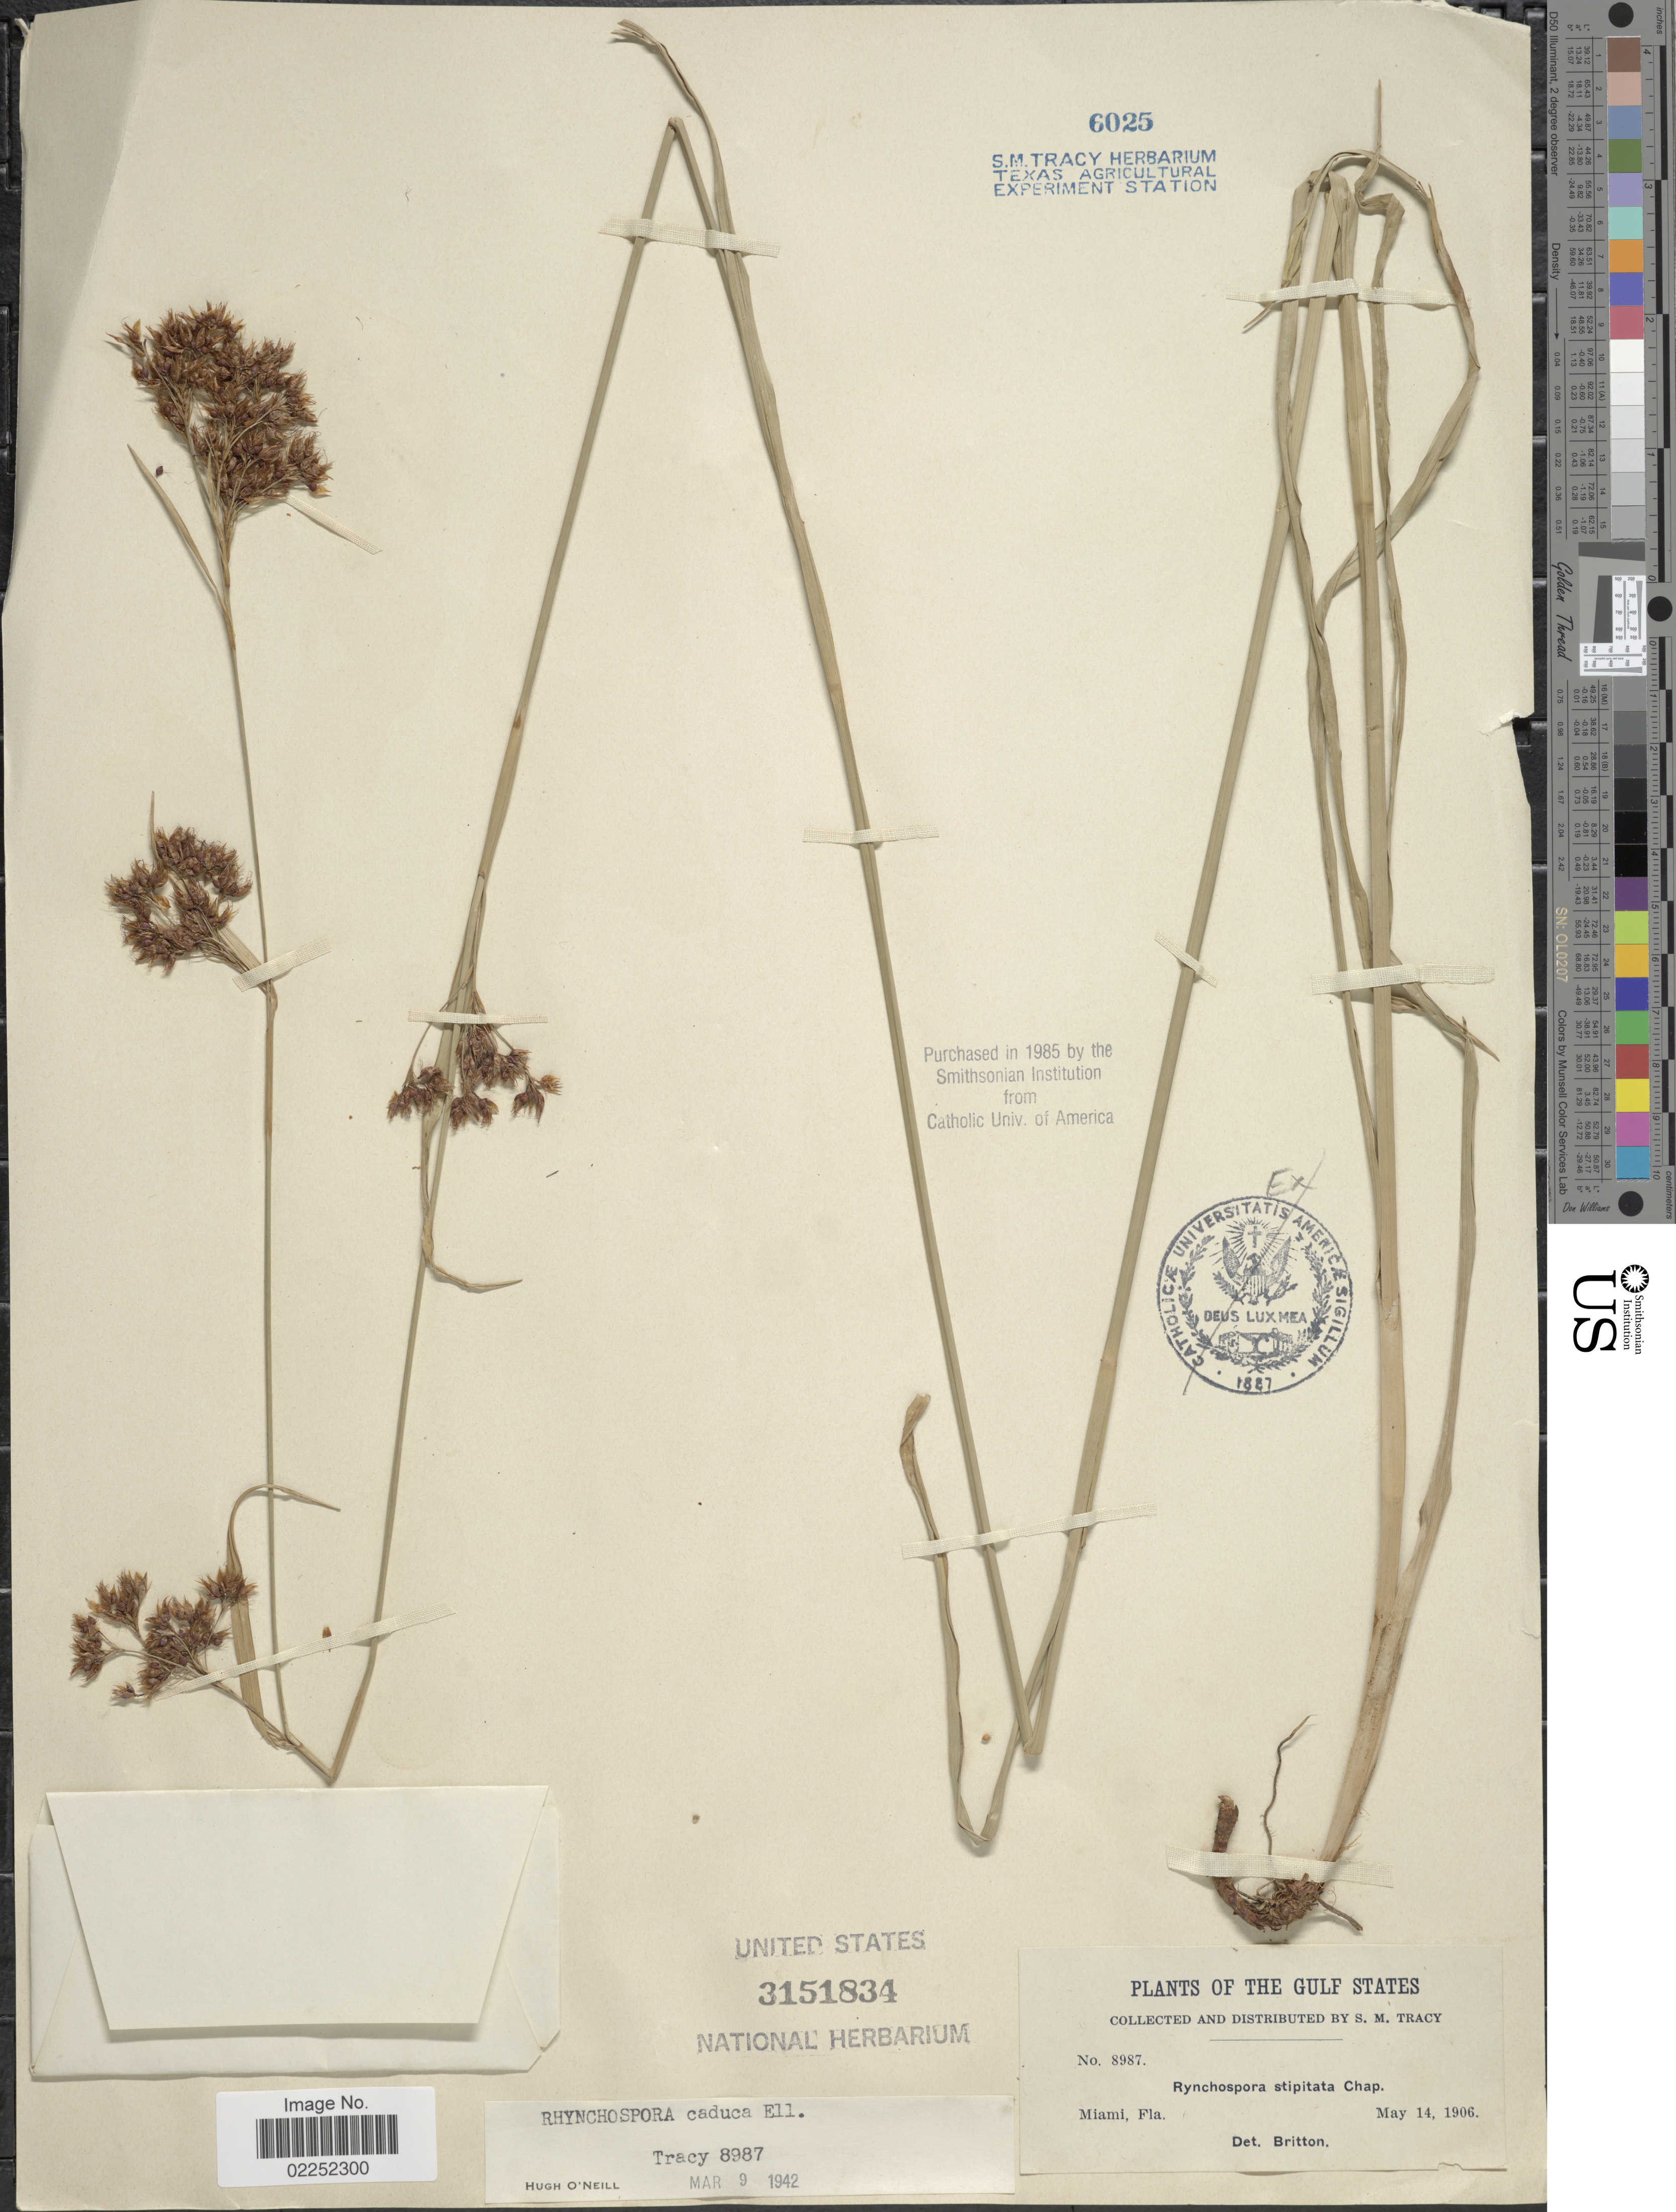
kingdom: Plantae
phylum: Tracheophyta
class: Liliopsida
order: Poales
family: Cyperaceae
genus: Rhynchospora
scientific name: Rhynchospora caduca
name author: Elliott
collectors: S. M. Tracy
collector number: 8987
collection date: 1906-05-14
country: United States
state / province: Florida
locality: The Gulf States, Miami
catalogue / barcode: US 3151834